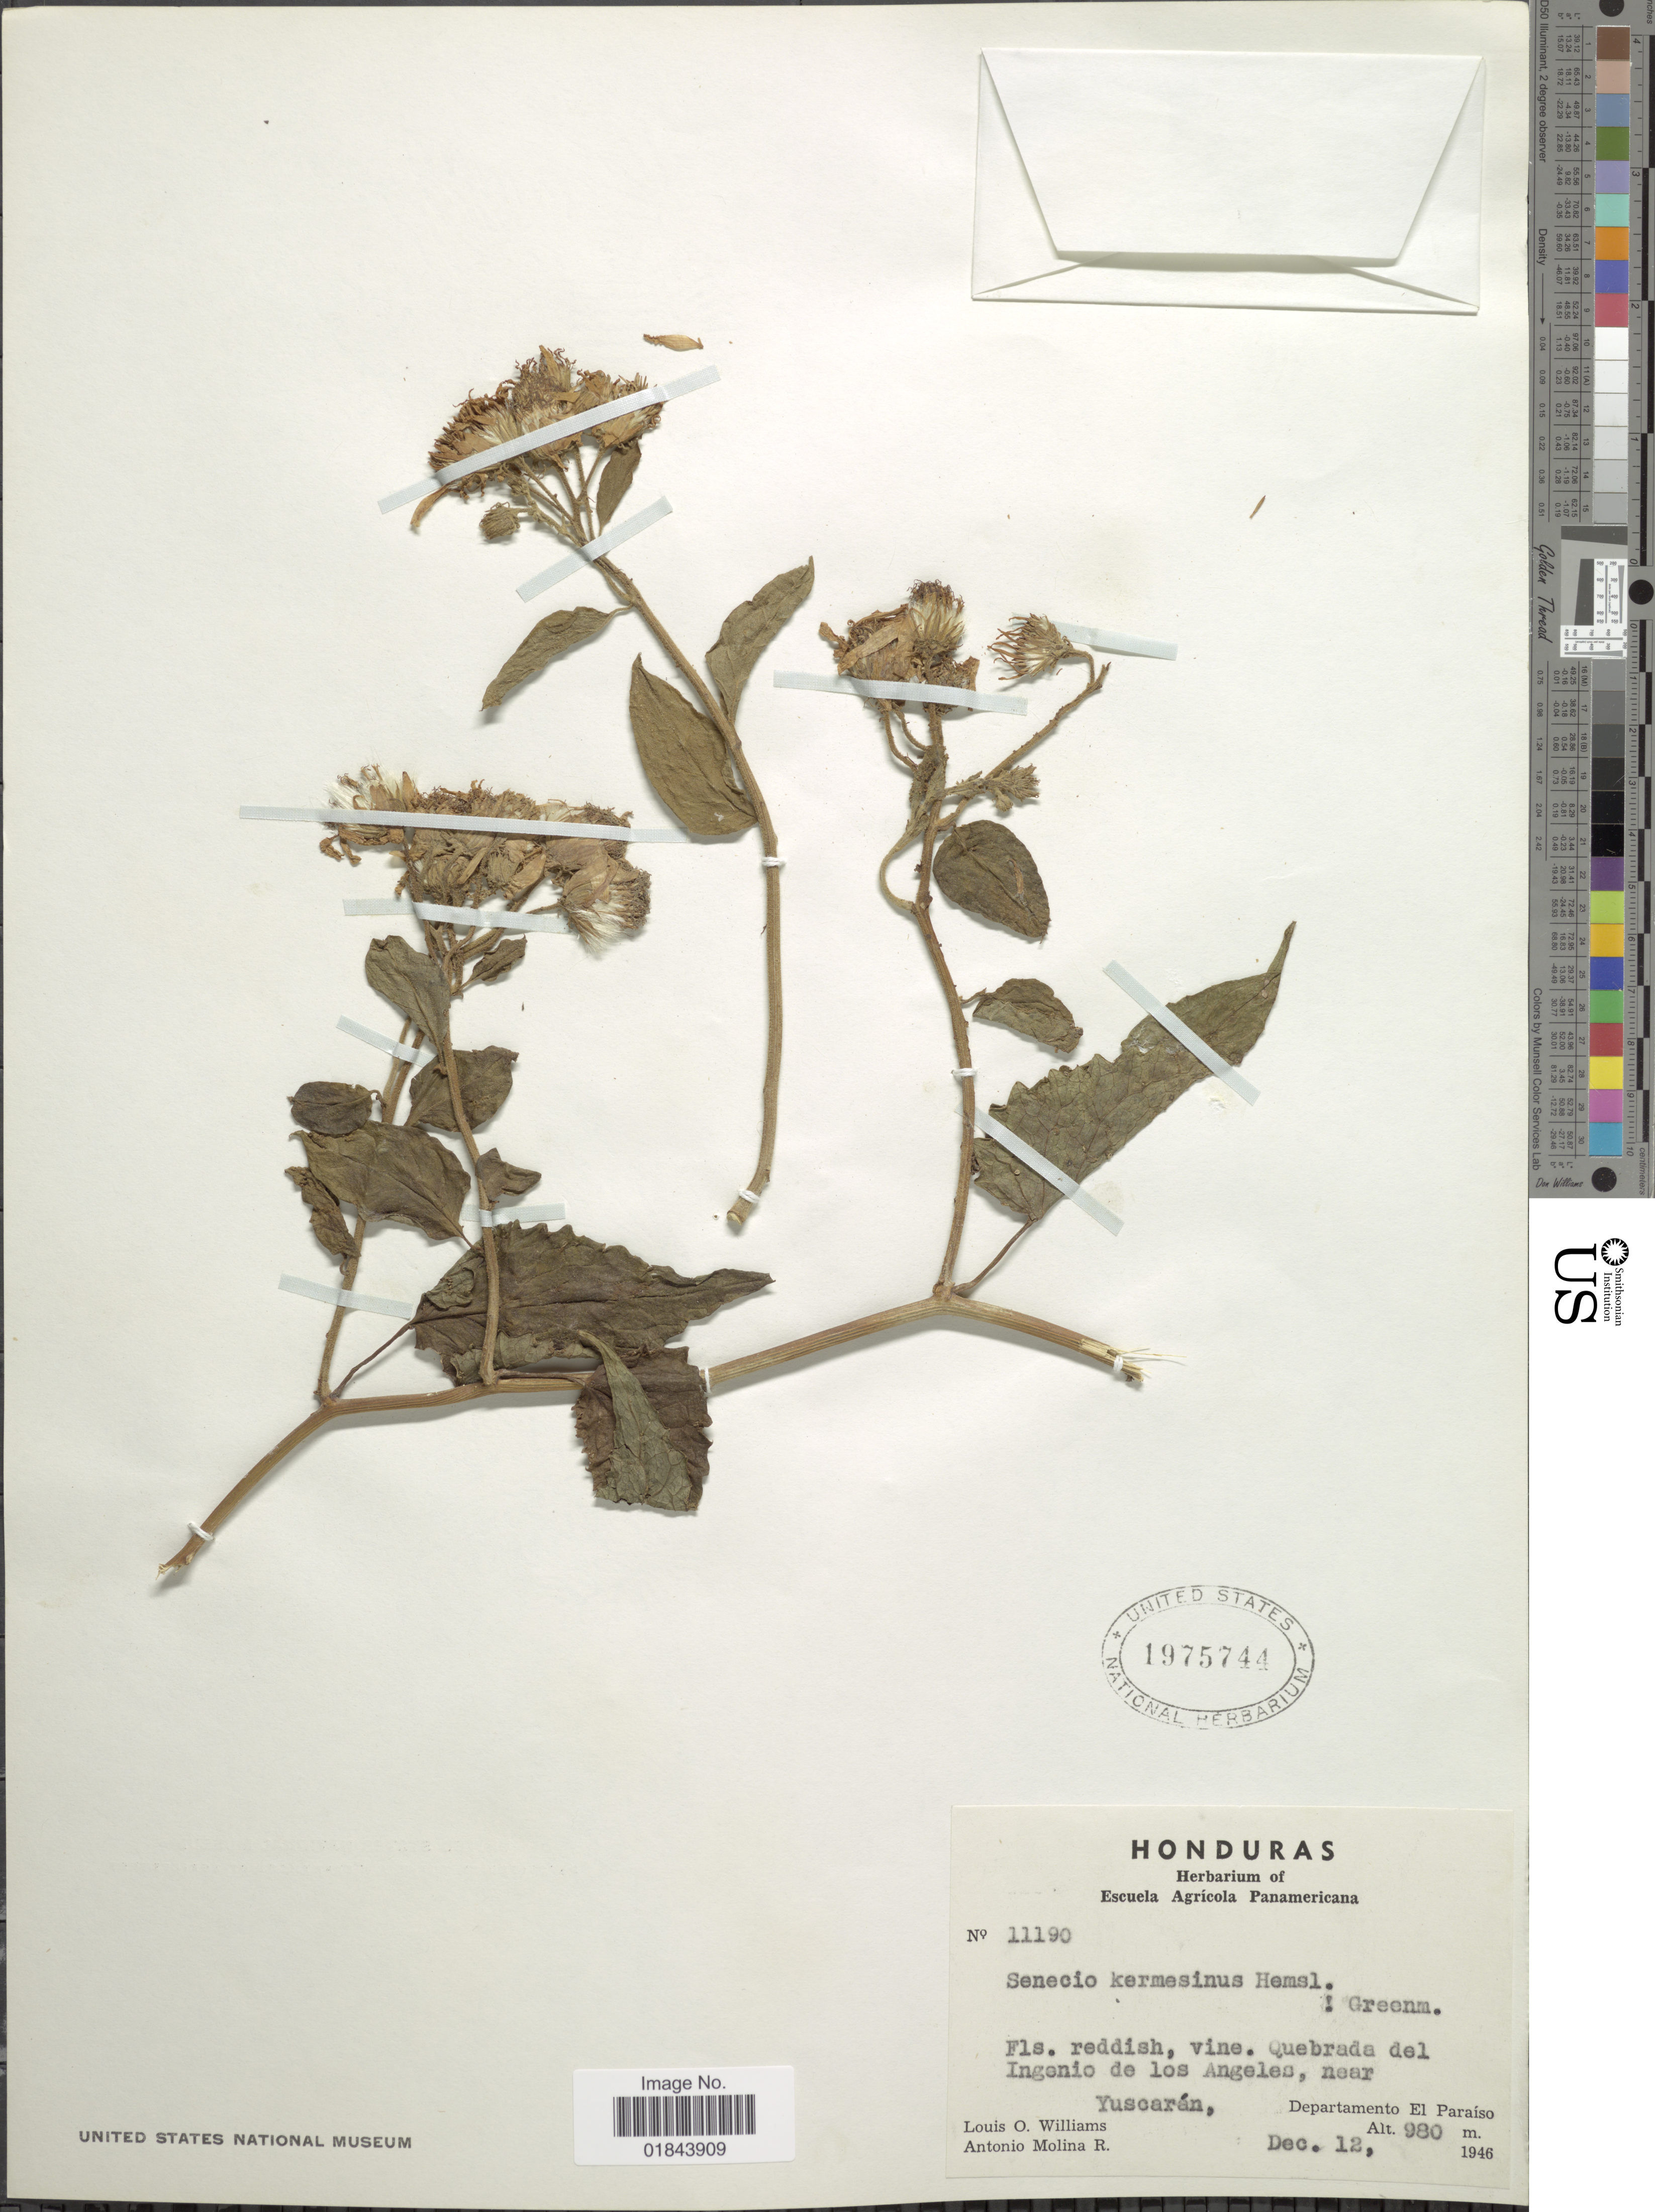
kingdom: Plantae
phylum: Tracheophyta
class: Magnoliopsida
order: Asterales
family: Asteraceae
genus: Pseudogynoxys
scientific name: Pseudogynoxys haenkei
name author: (DC.) Cabrera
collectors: L. O. Williams & A. Molina R.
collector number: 11190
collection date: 1946-12-12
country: Honduras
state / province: El Paraíso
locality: Quebrada del Ingenio de los Angeles, near Yuscarán, Departamento El Paraíso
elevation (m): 980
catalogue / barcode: US 1975744